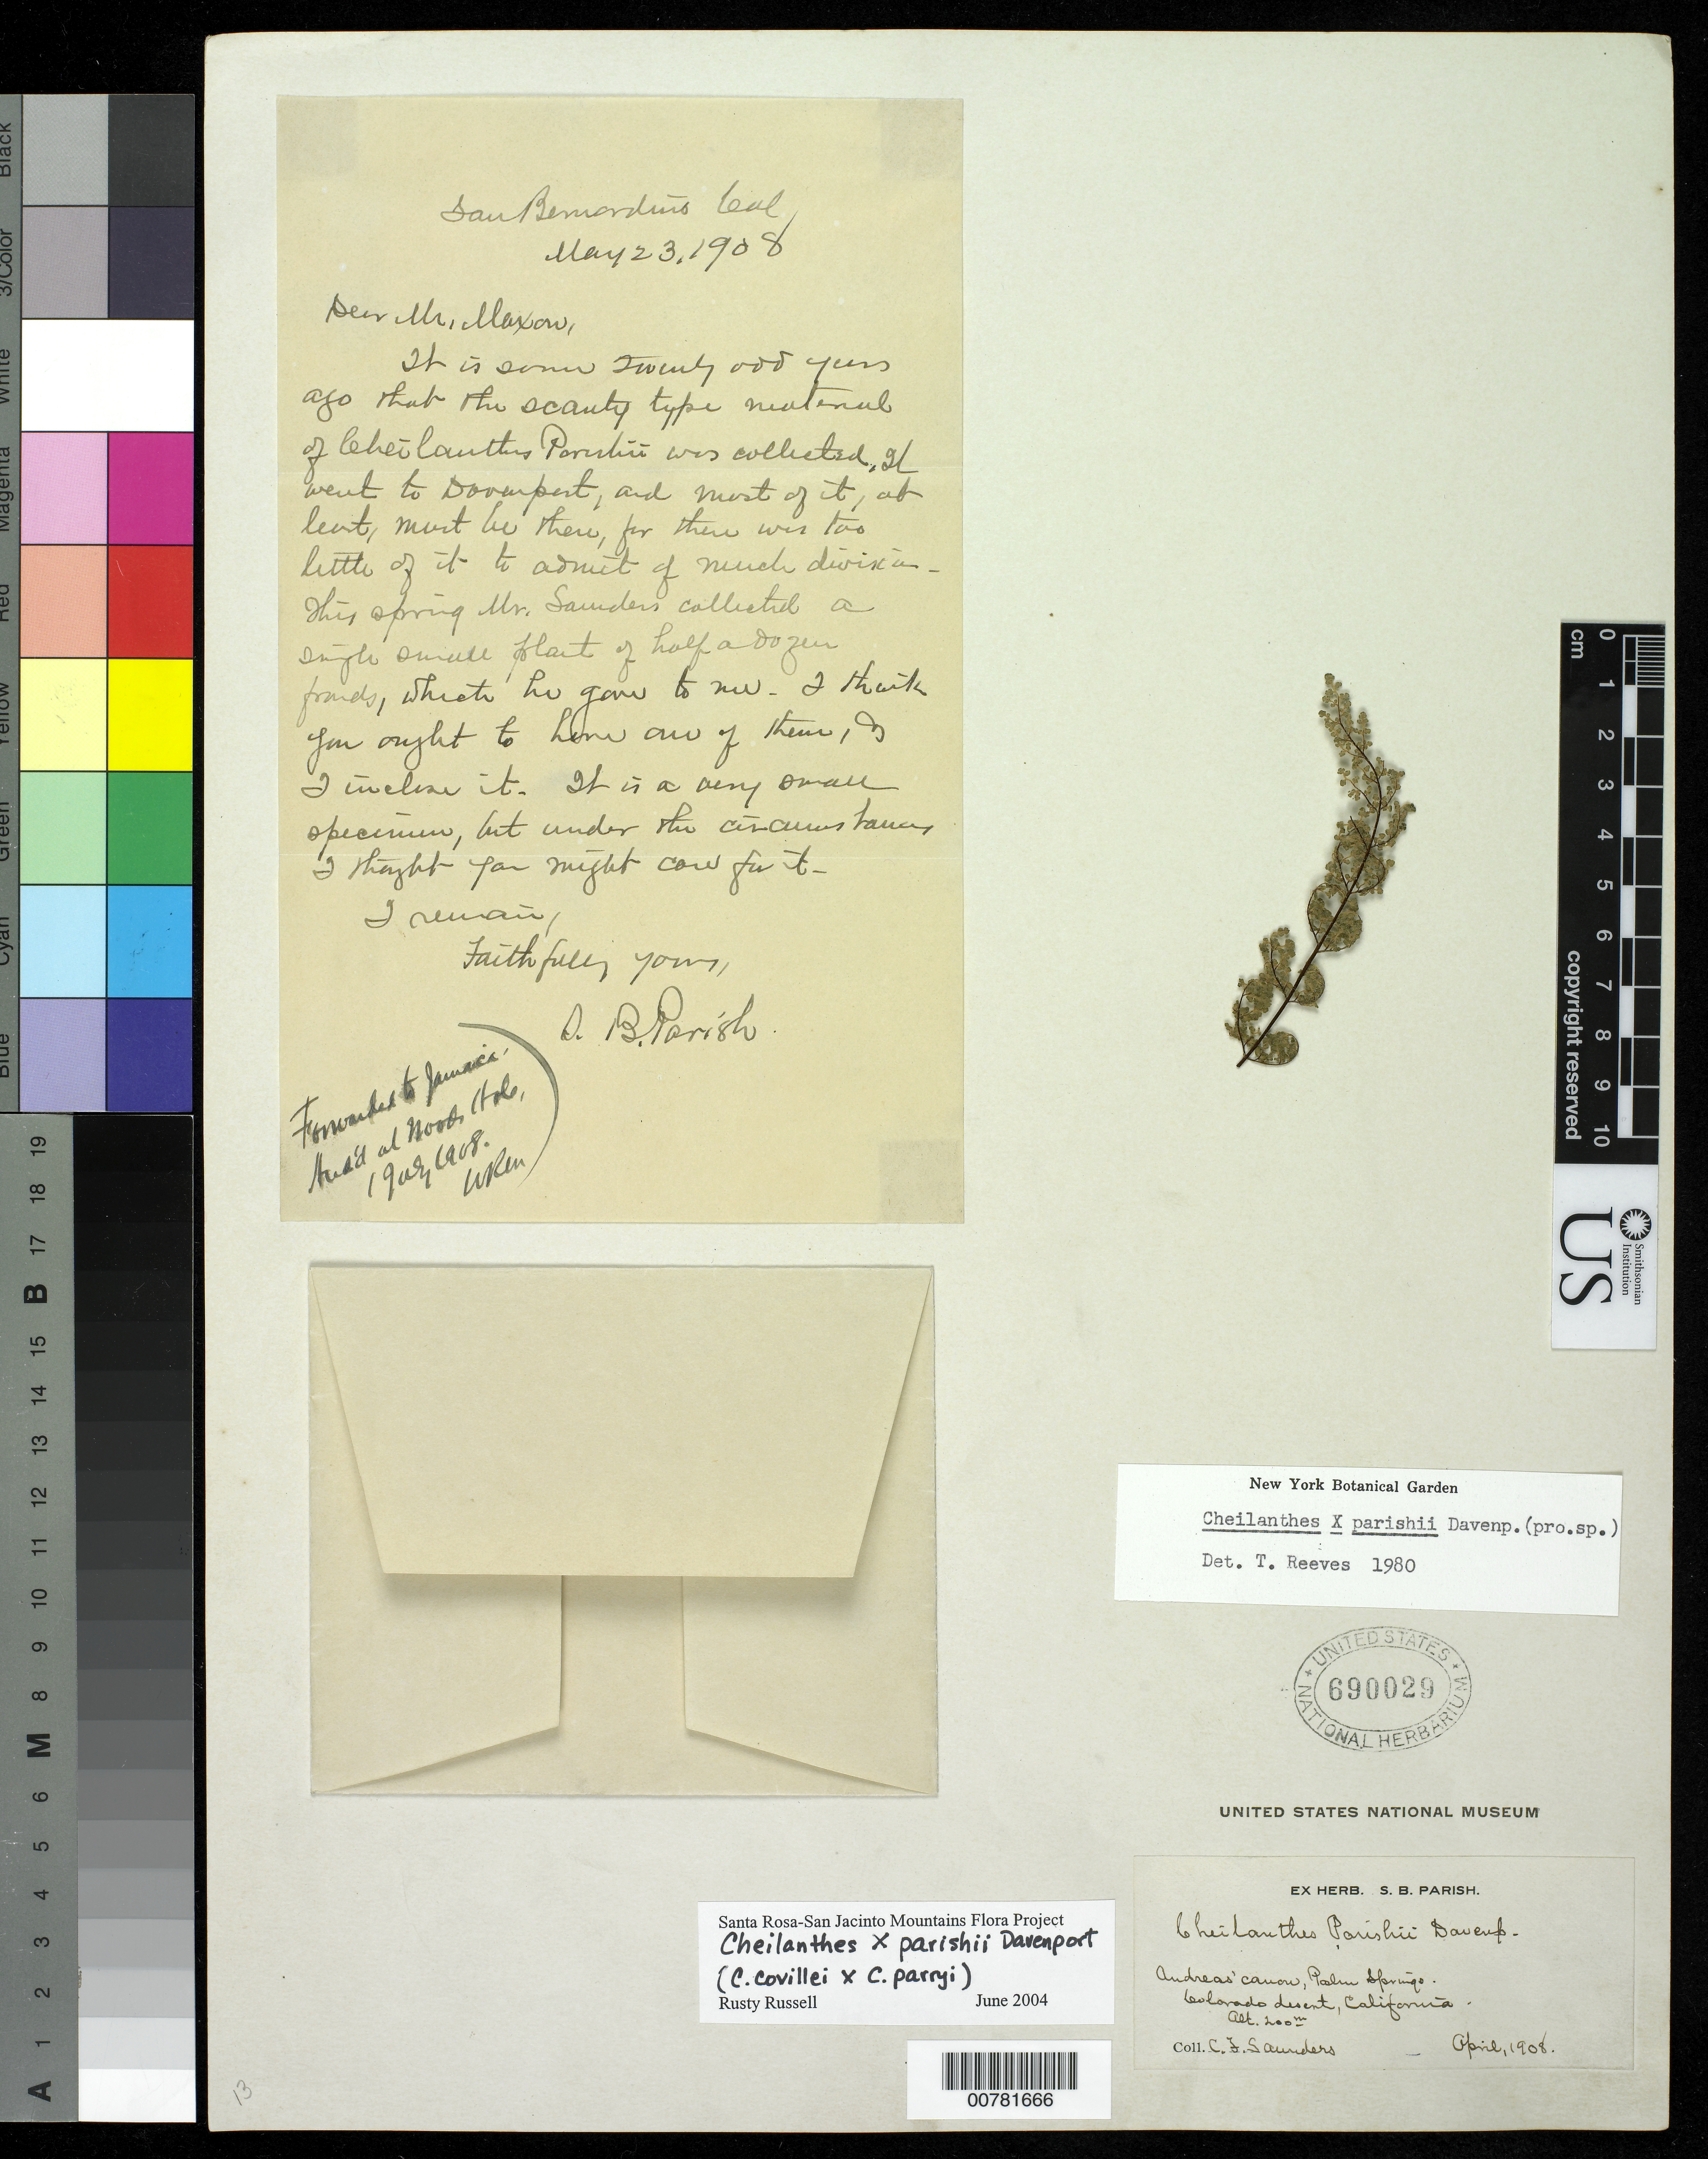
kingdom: Plantae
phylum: Tracheophyta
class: Polypodiopsida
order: Polypodiales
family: Pteridaceae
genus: Myriopteris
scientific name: Myriopteris x parishii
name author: (Davenp.) Grusz & Windham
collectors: C.F. Saunders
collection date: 1908-04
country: United States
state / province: California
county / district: Riverside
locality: Andreas'canon, Palm Springs, Colorado desert.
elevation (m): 200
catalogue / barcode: US 690029